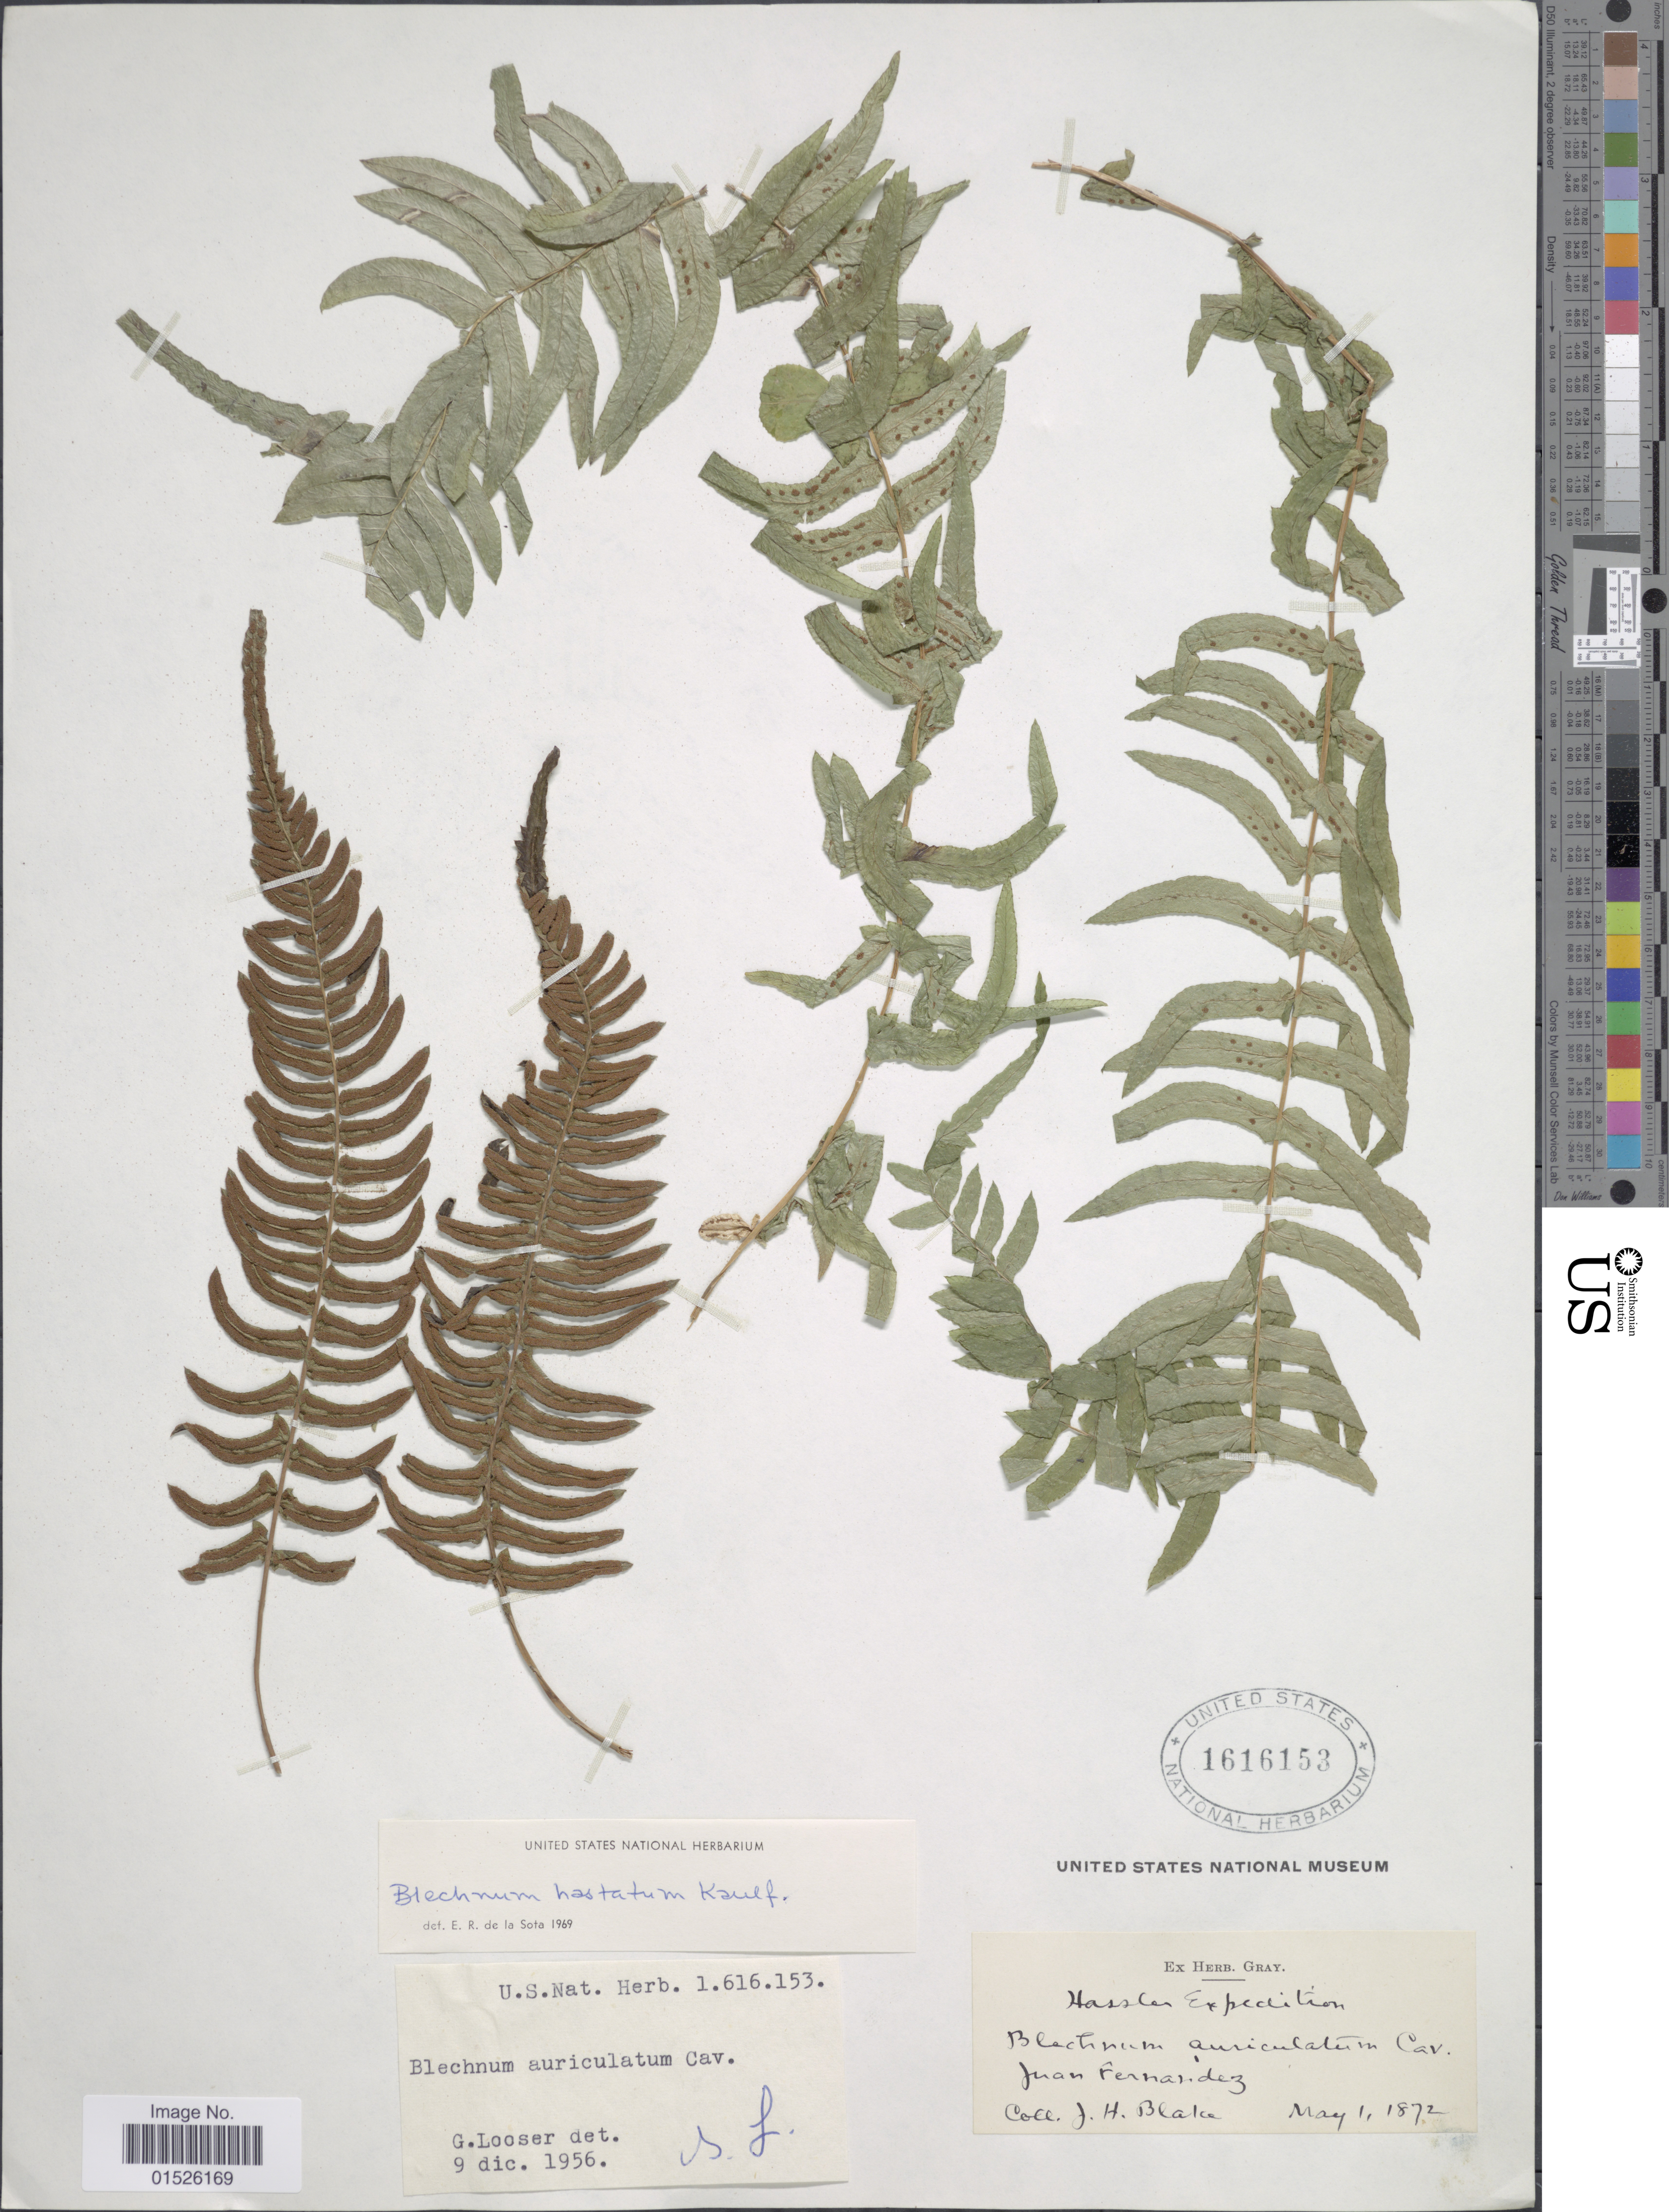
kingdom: Plantae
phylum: Tracheophyta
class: Polypodiopsida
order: Polypodiales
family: Blechnaceae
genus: Blechnum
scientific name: Blechnum hastatum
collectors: J. Blake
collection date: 1872-05-01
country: Chile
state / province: Valparaíso (V)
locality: Juan Fernandez.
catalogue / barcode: US 1616153